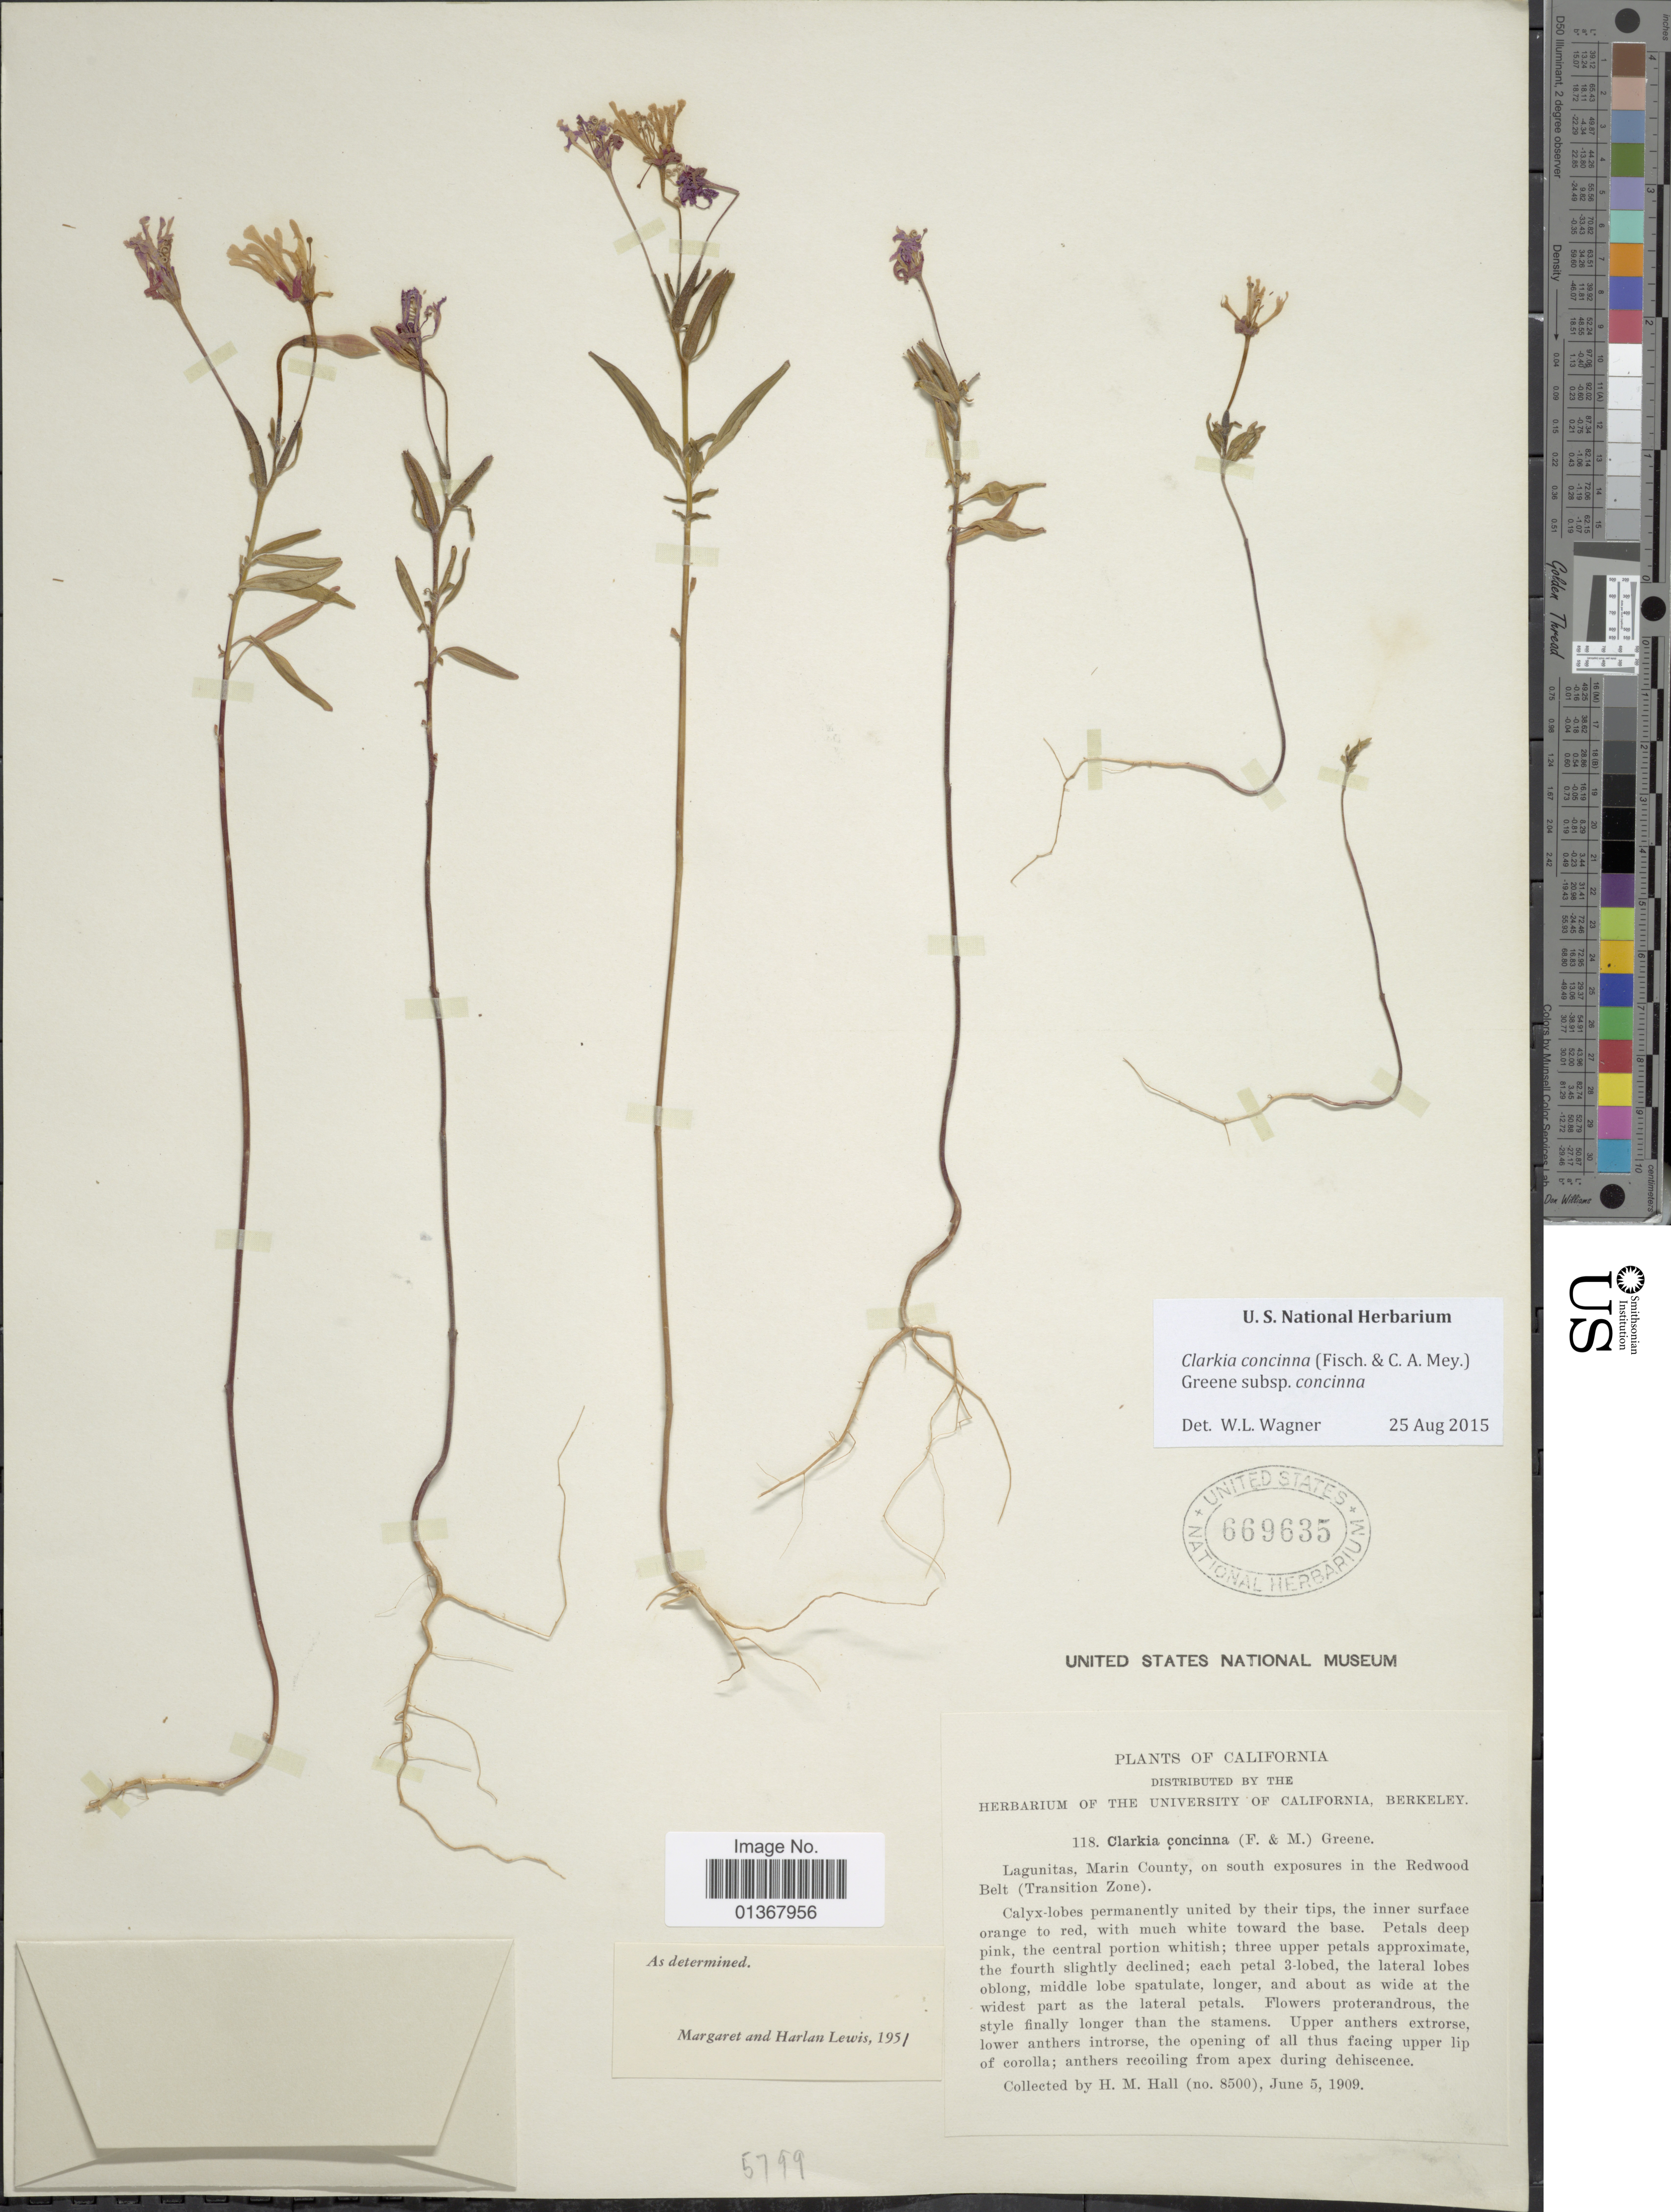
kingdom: Plantae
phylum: Tracheophyta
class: Magnoliopsida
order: Myrtales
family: Onagraceae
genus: Clarkia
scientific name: Clarkia concinna subsp. concinna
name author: (Fisch. & C.A. Mey.) Greene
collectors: H. M. Hall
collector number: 8500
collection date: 1909-06-05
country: United States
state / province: California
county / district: Marin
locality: Lagunitas, Marin County, on south exposures in the Redwood Belt (Transition Zone)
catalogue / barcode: US 669635